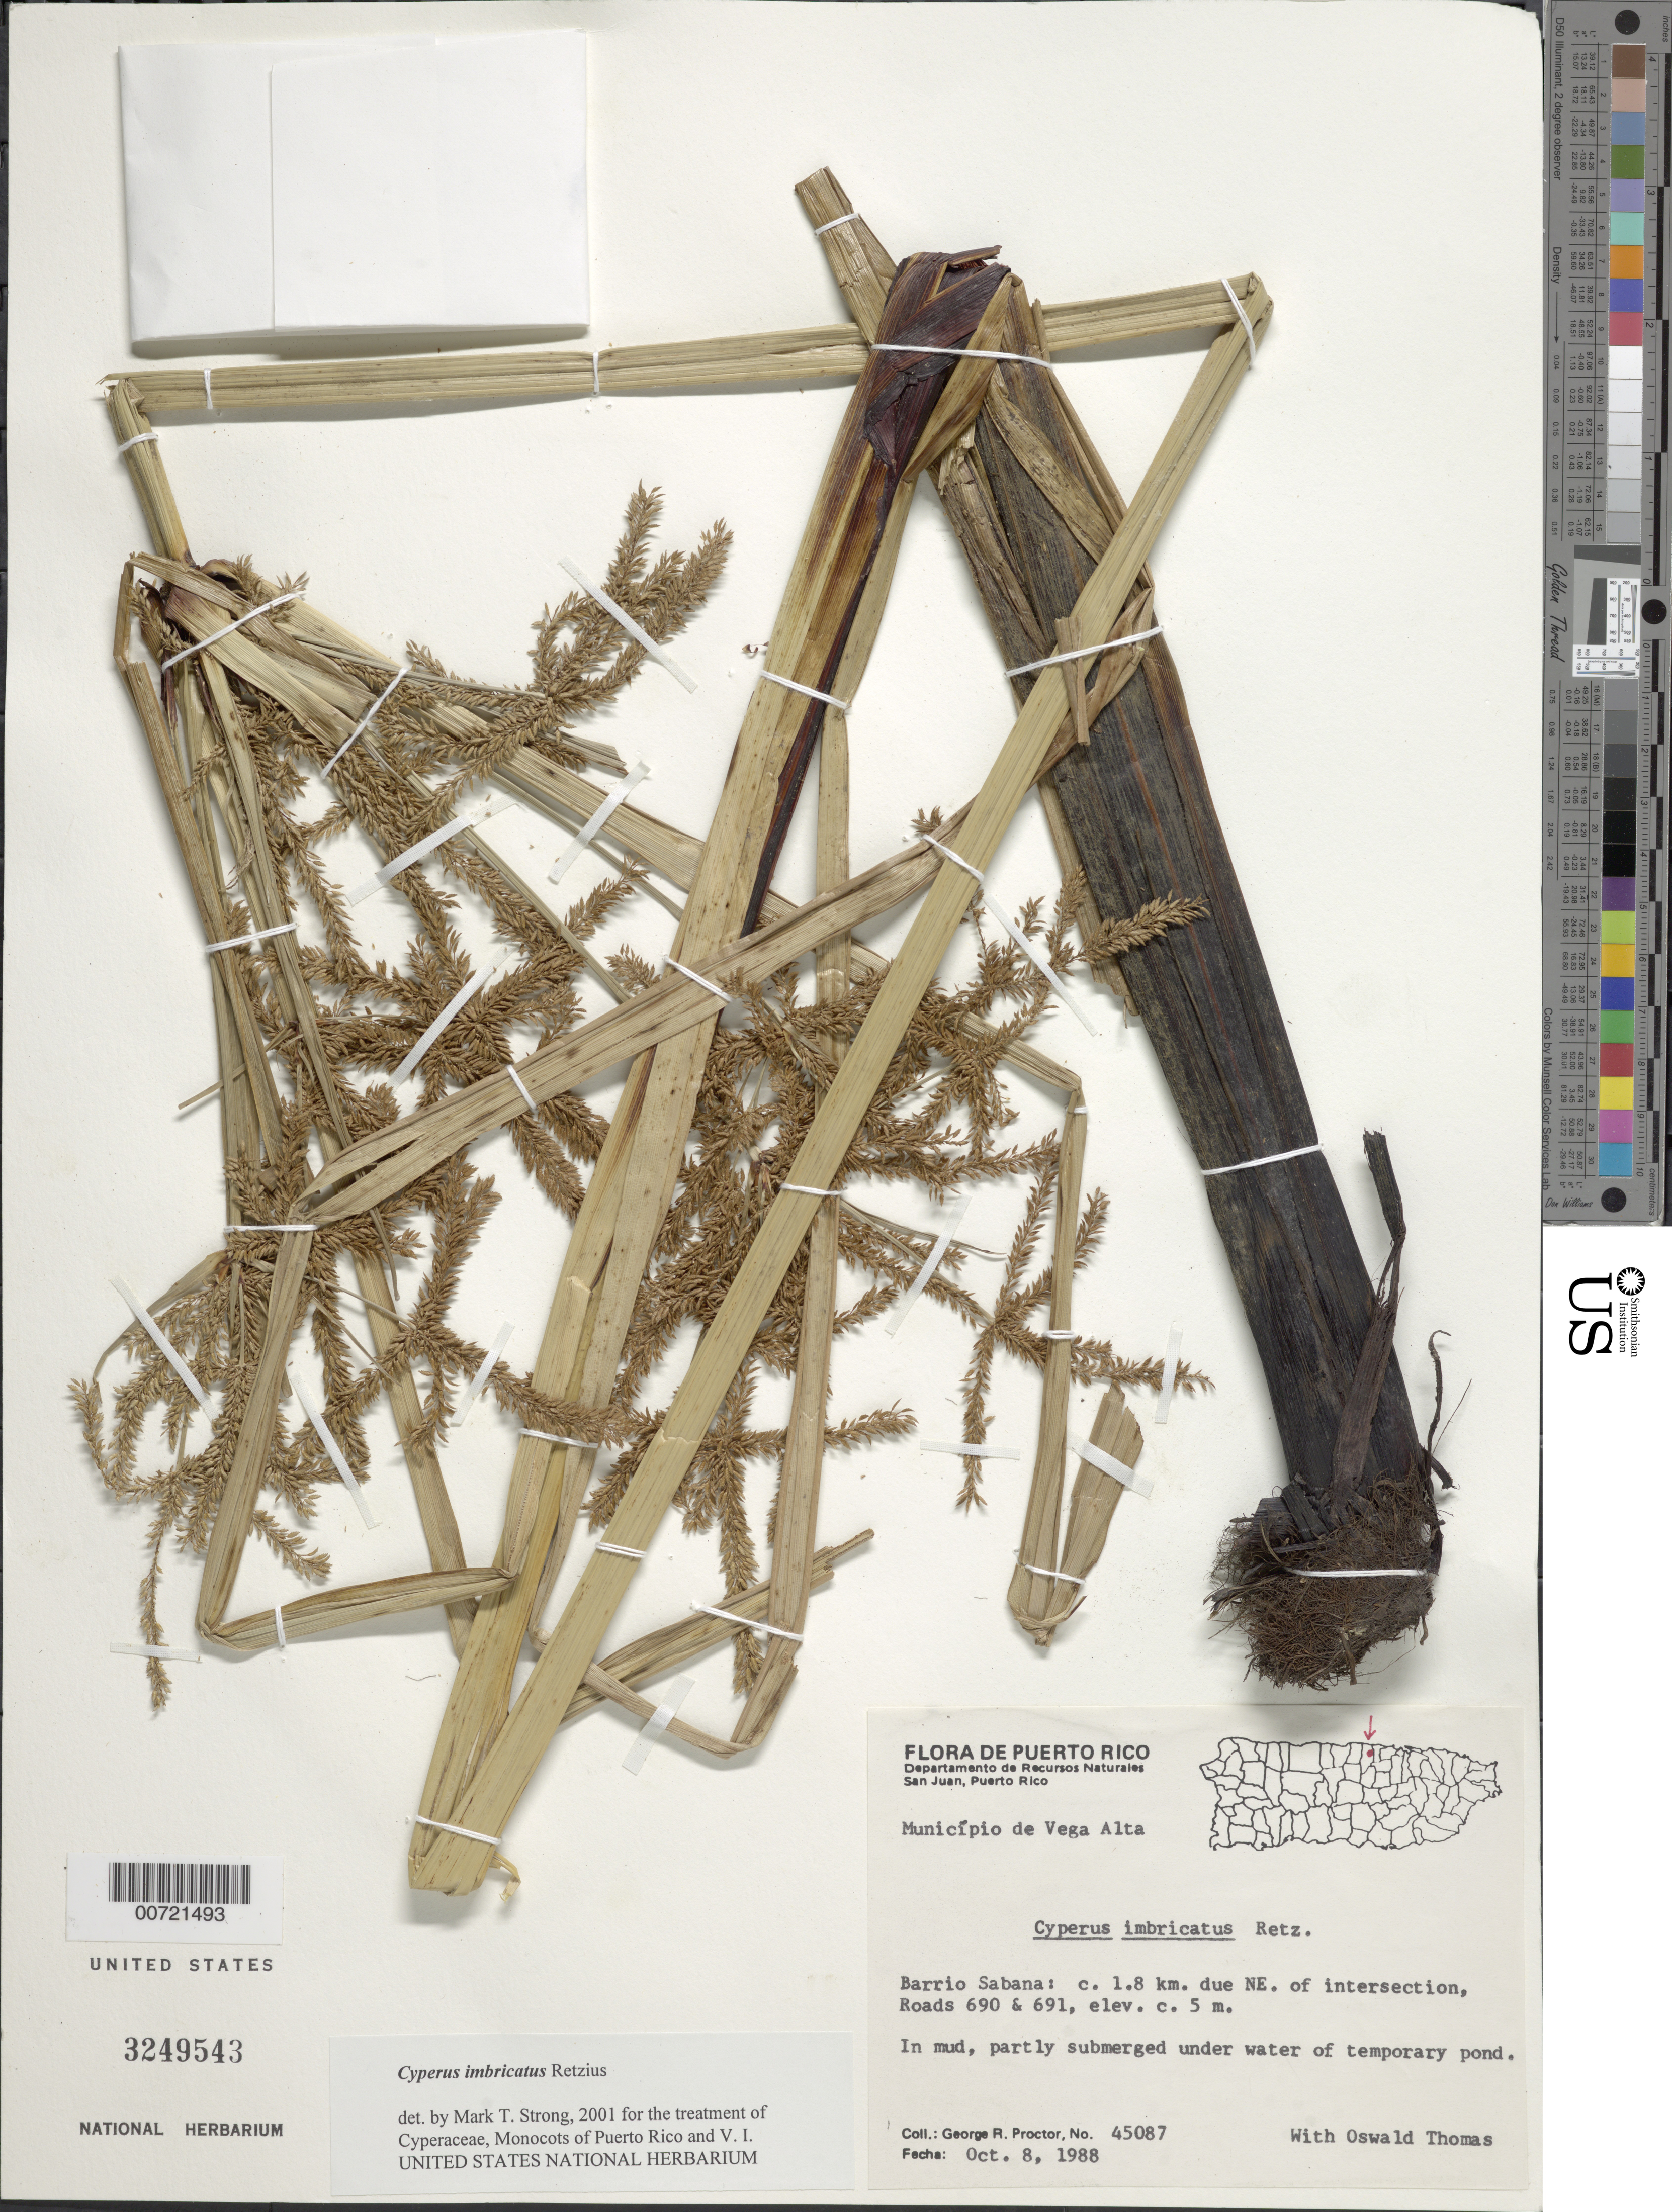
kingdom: Plantae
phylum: Tracheophyta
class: Liliopsida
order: Poales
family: Cyperaceae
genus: Cyperus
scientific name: Cyperus imbricatus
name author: Retz.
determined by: Strong, M. T., (US), Smithsonian Institution - National Museum of Natural History (UNITED STATES)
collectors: G. R. Proctor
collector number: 45087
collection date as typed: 08 Oct 1988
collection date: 1988-10-08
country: Puerto Rico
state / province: Vega Alta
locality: Vega Alta: Barrio Sabana, ca. 1.8 km due NE of jct. Rds. 690 and 691.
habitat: Partly submerged under water of temporary pond.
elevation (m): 5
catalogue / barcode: US 3249543